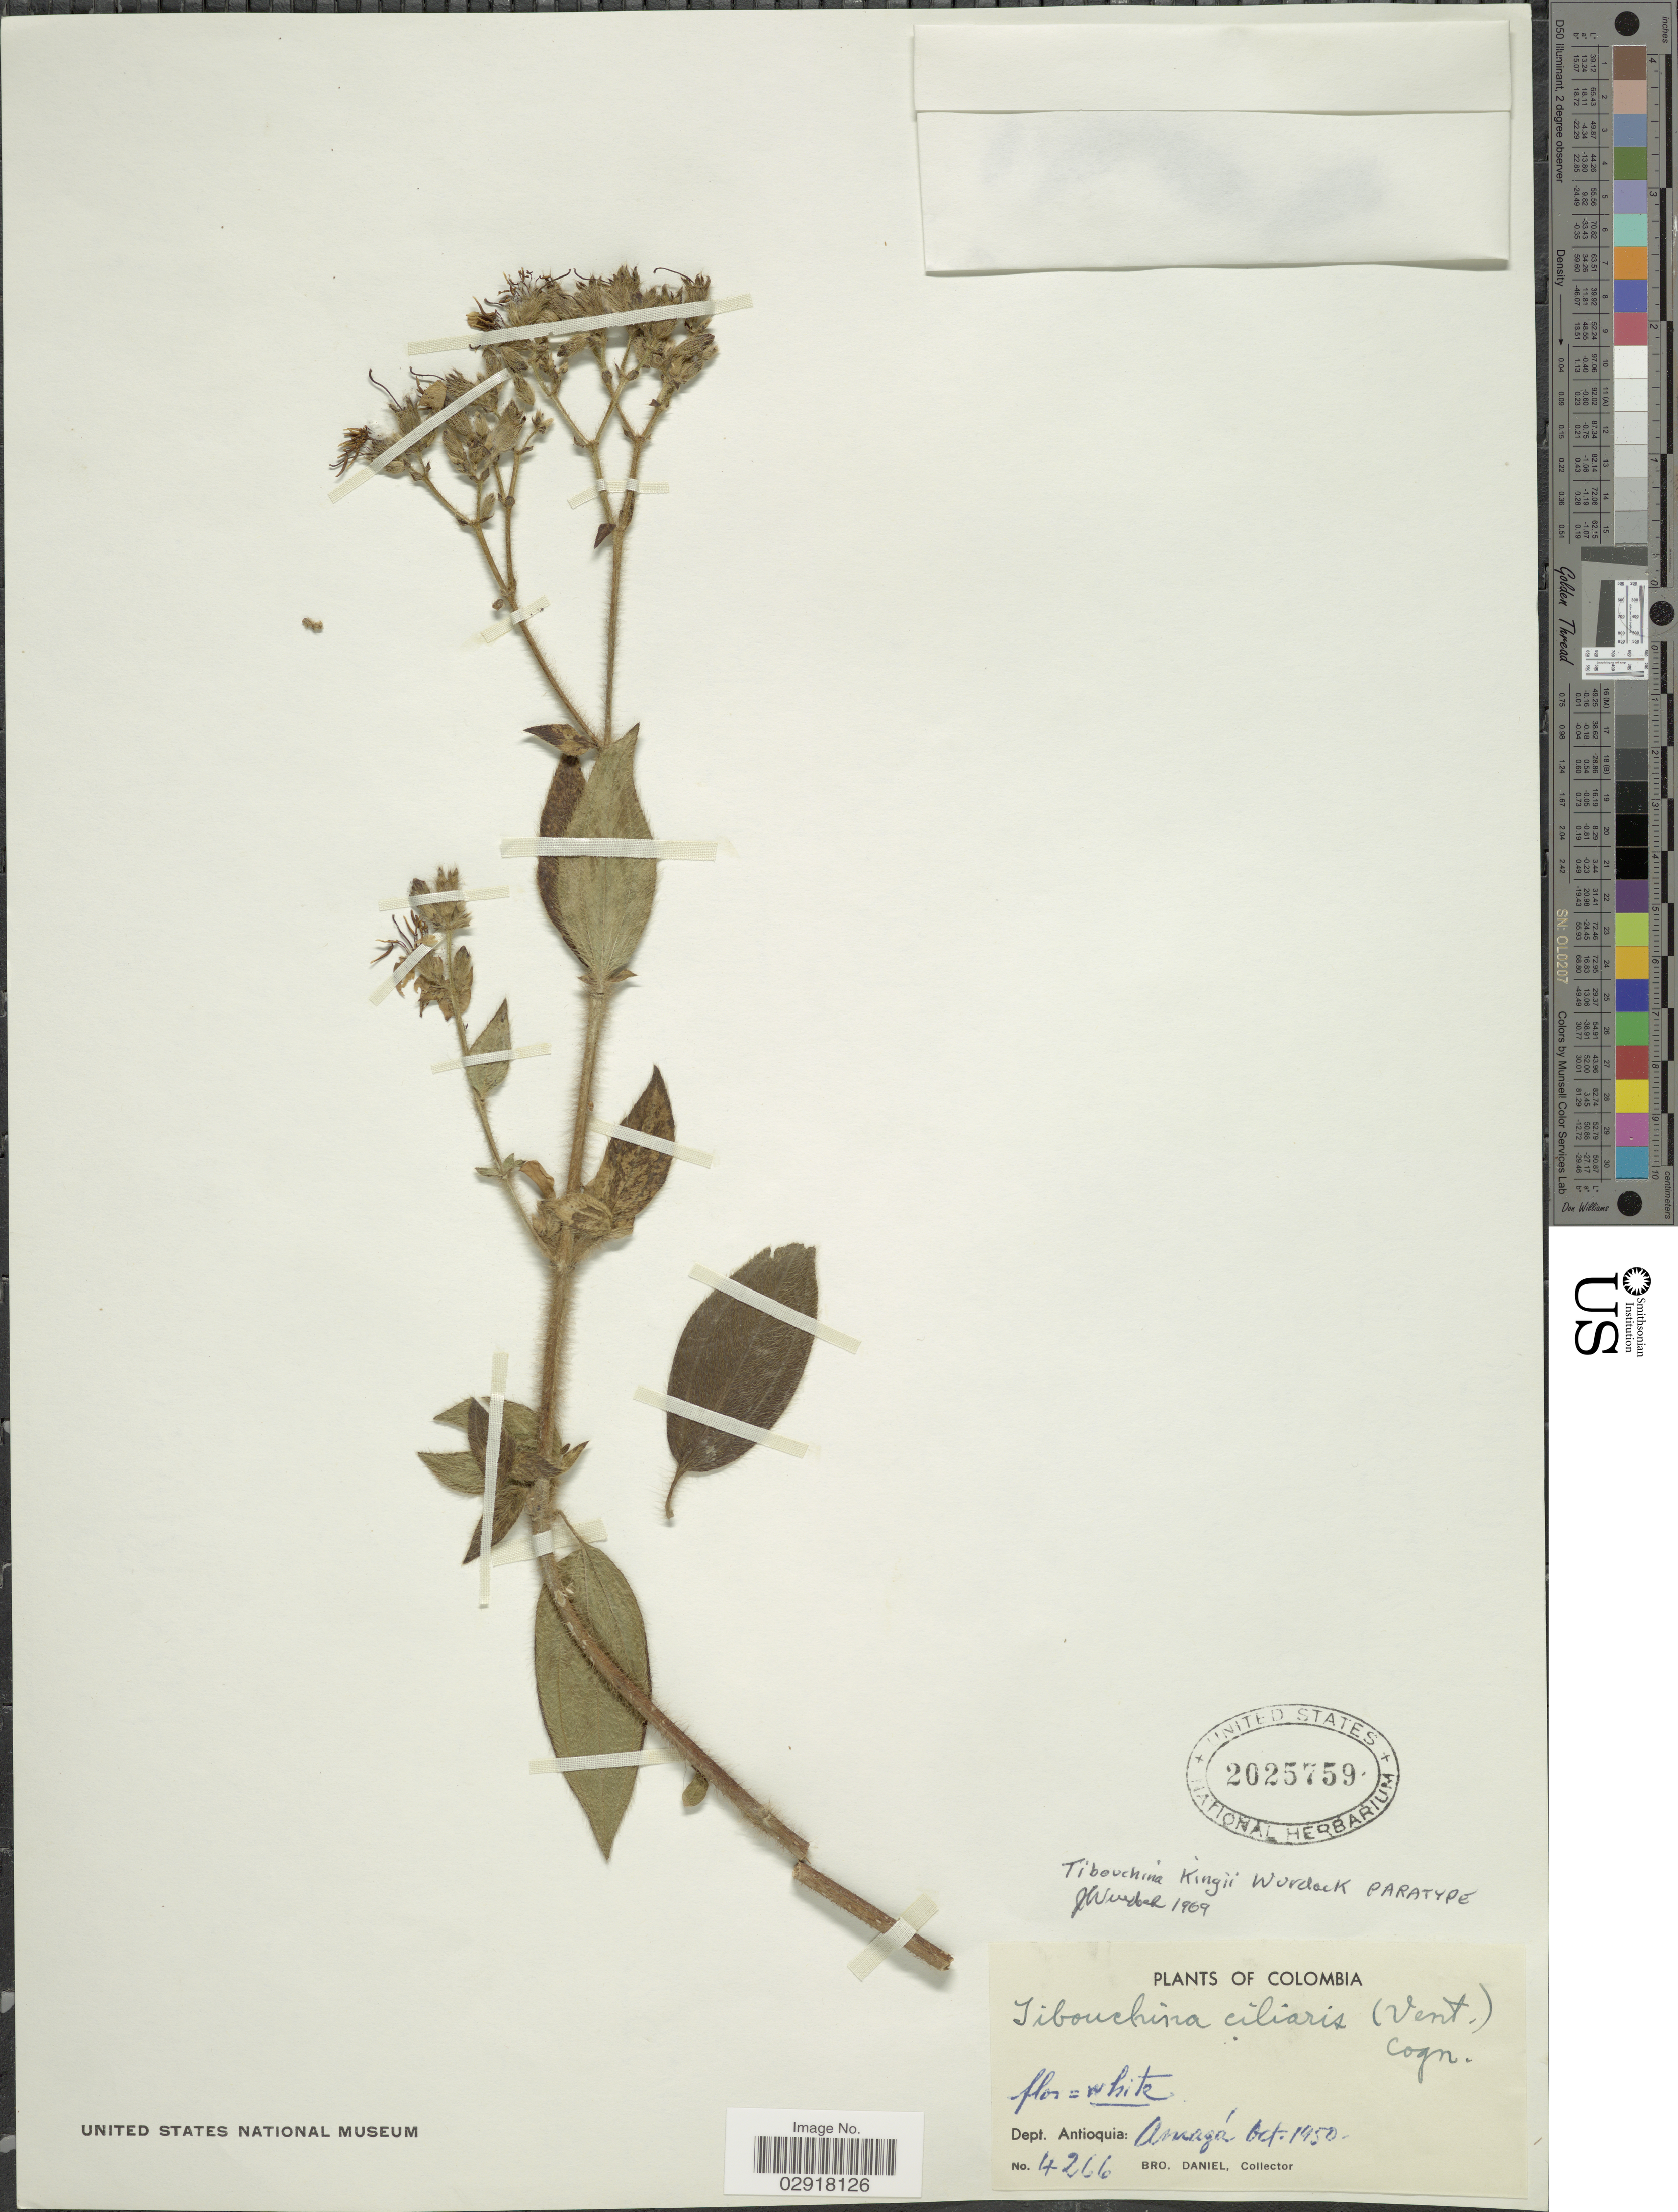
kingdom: Plantae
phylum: Tracheophyta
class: Magnoliopsida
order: Myrtales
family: Melastomataceae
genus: Chaetogastra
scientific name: Chaetogastra kingii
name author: (Wurdack) P.J.F. Guim. & Michelang.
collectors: Bro. Daniel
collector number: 4266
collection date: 1950-10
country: Colombia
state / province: Antioquia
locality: Dept. Antioquia: Amagá.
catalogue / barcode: US 2025759